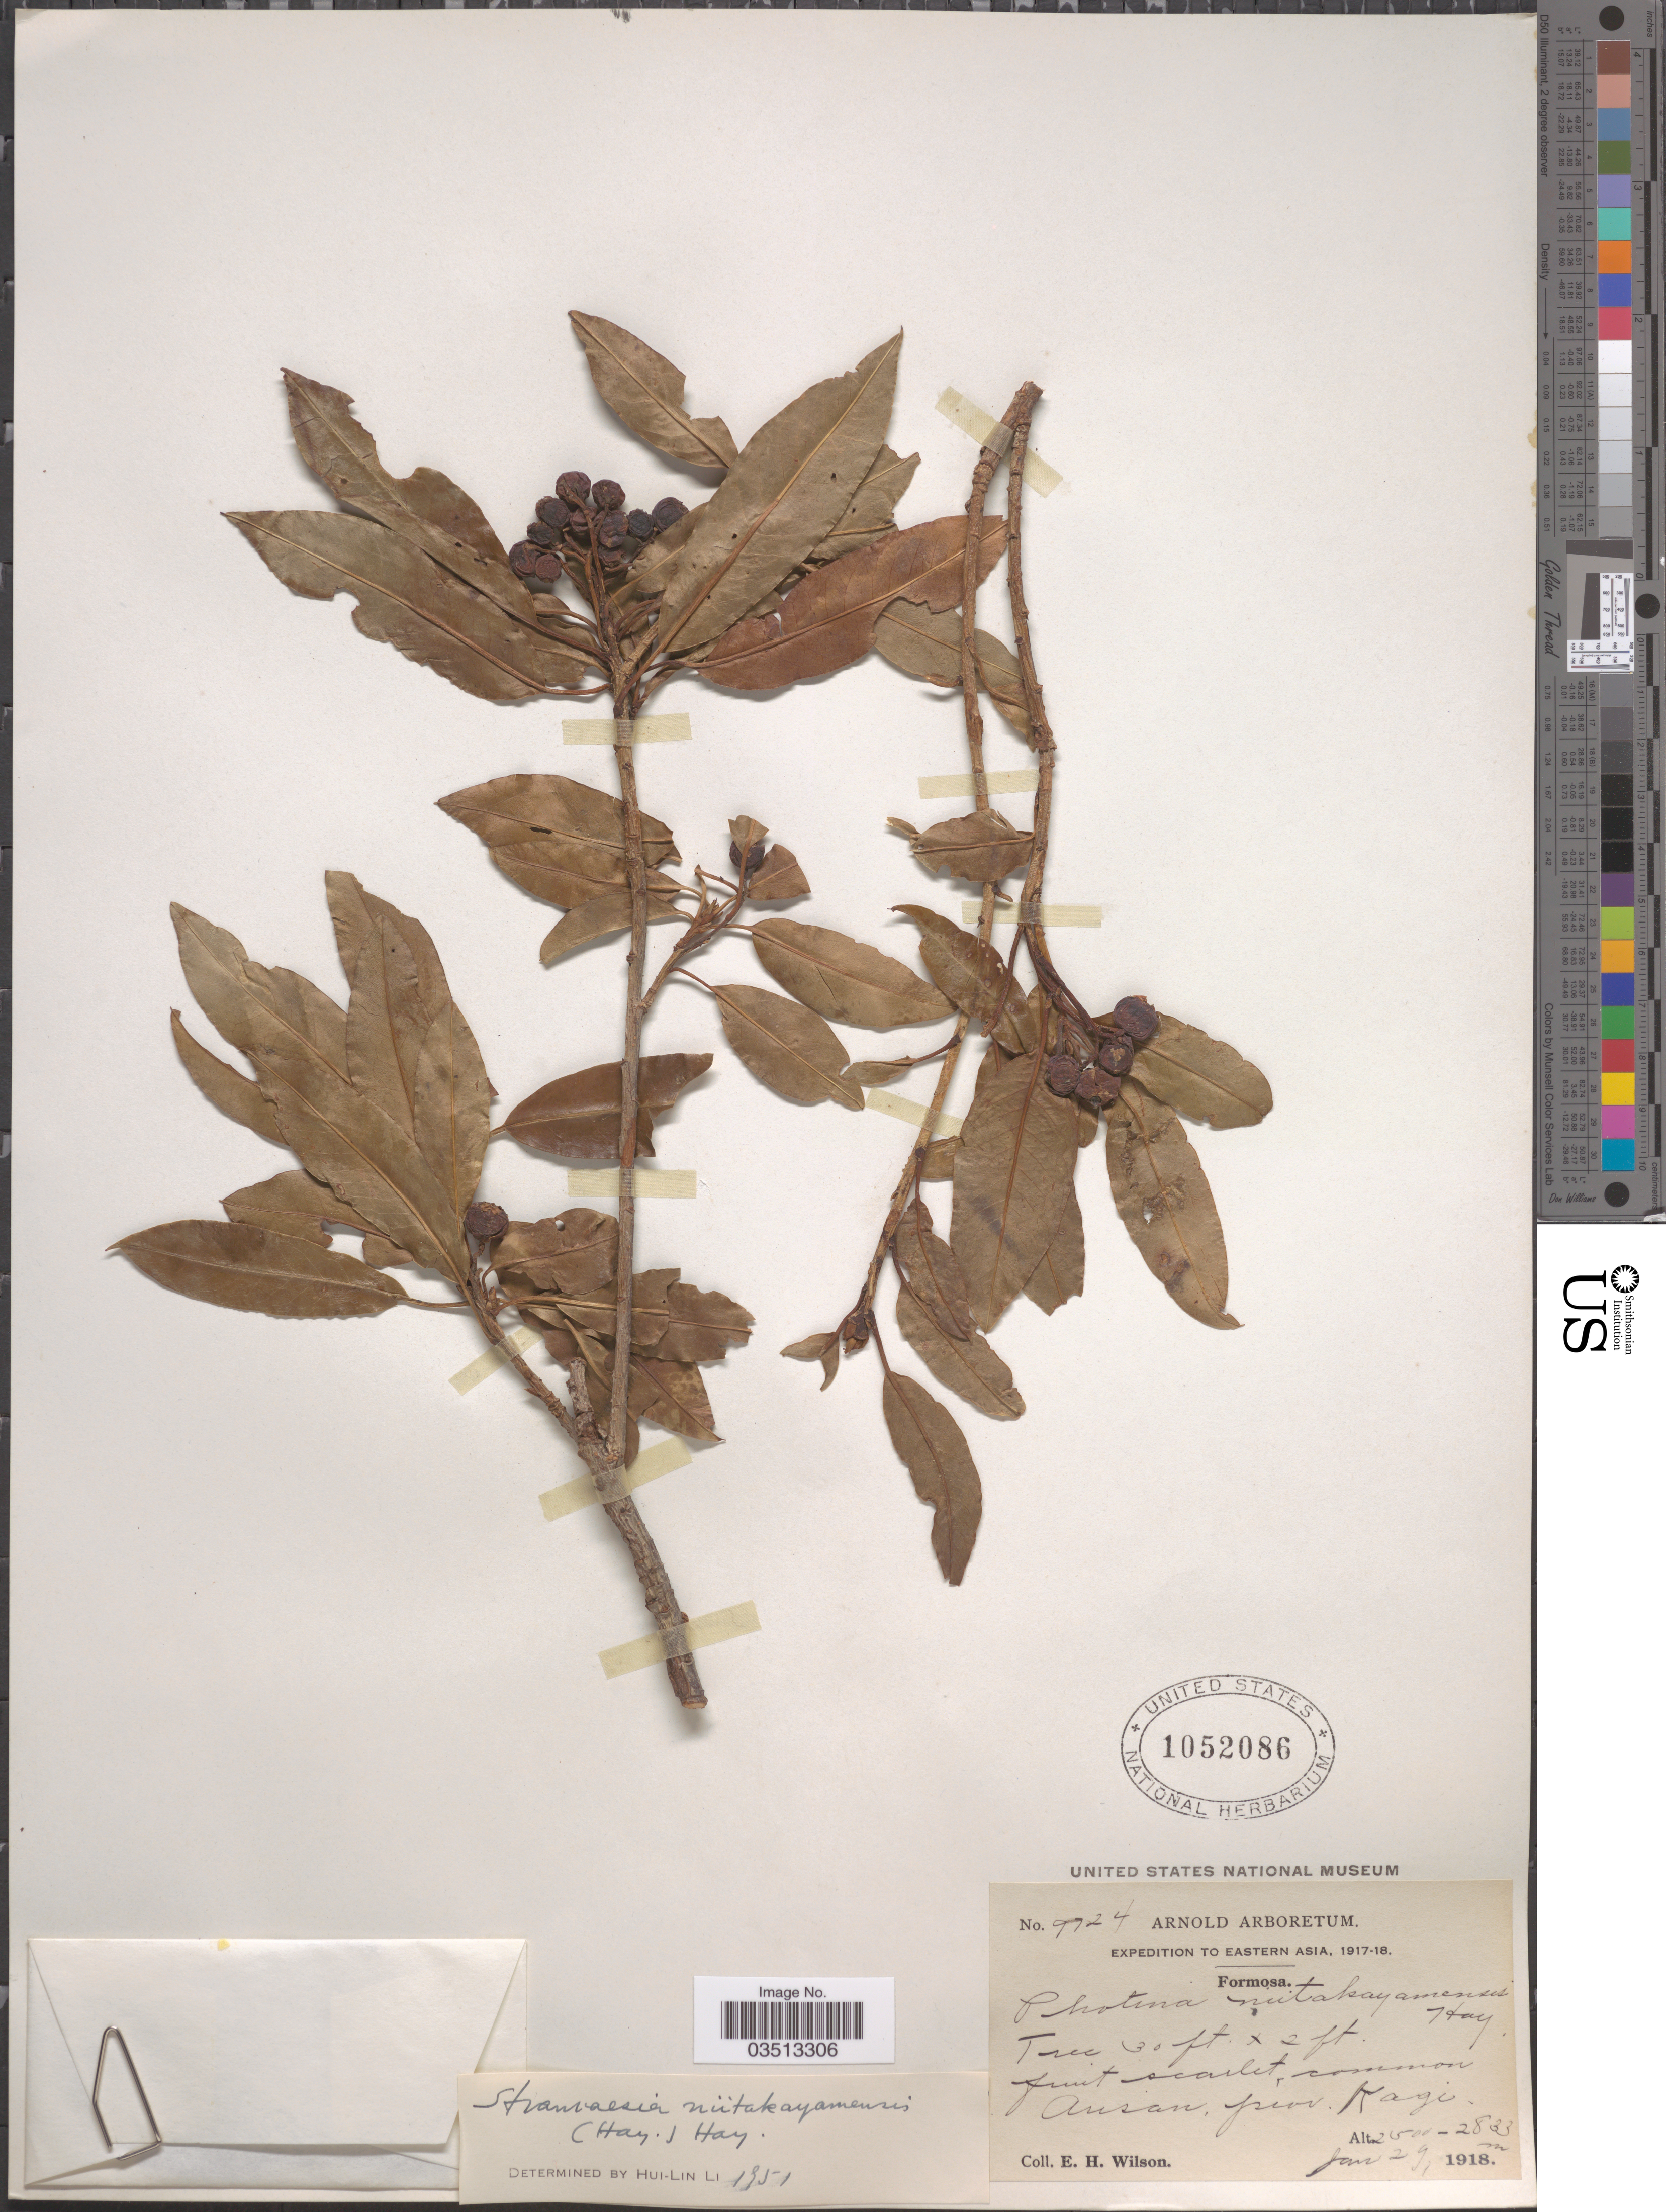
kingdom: Plantae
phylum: Tracheophyta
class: Magnoliopsida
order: Rosales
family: Rosaceae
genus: Stranvaesia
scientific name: Stranvaesia niitakayamensis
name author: (Hayata) Hayata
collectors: E. Wilson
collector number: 9724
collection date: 1918-01-29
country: Taiwan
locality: Eastern Asia. Formosa. Ausan, prov. Kagi.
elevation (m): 2500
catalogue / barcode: US 1052086